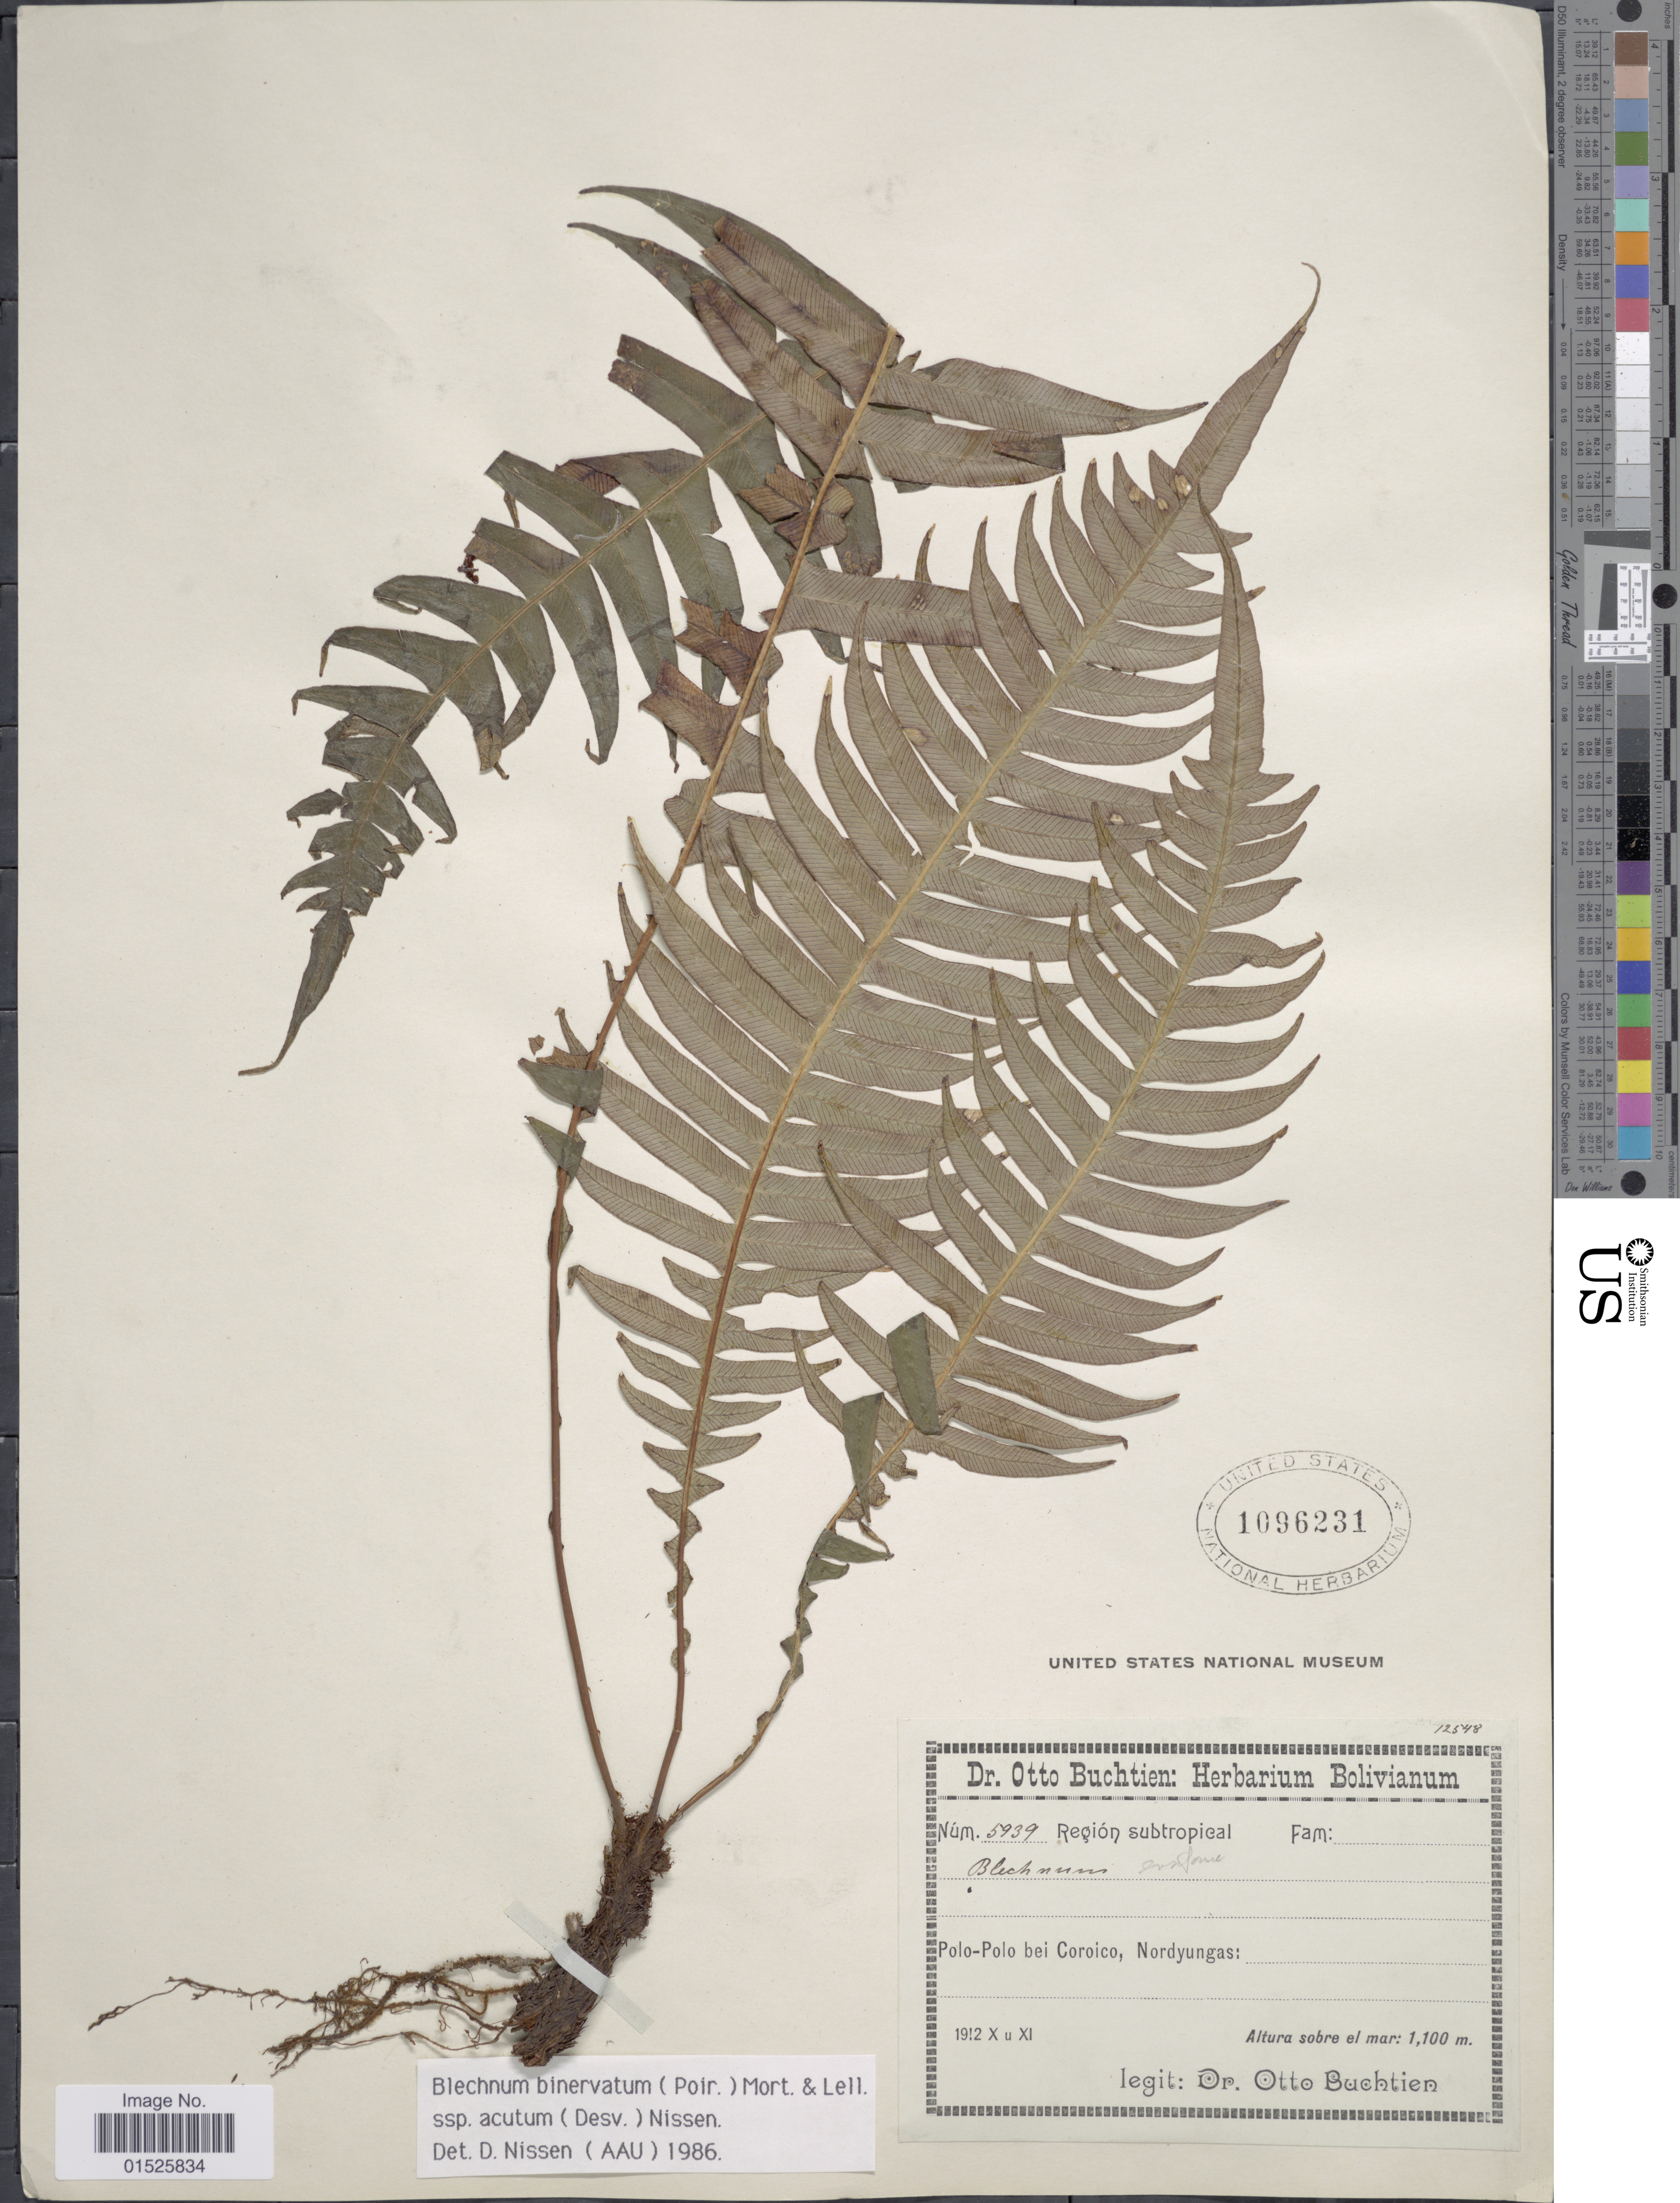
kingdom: Plantae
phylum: Tracheophyta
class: Polypodiopsida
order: Polypodiales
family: Blechnaceae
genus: Blechnum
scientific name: Blechnum ensiforme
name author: (Liebm.) C. Chr.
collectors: O. Buchtien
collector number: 5939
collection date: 1912-10/1912-11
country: Bolivia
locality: Región subtropical. Polo-Polo bei Coroico, Nordyungas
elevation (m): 1100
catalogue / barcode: US 1096231